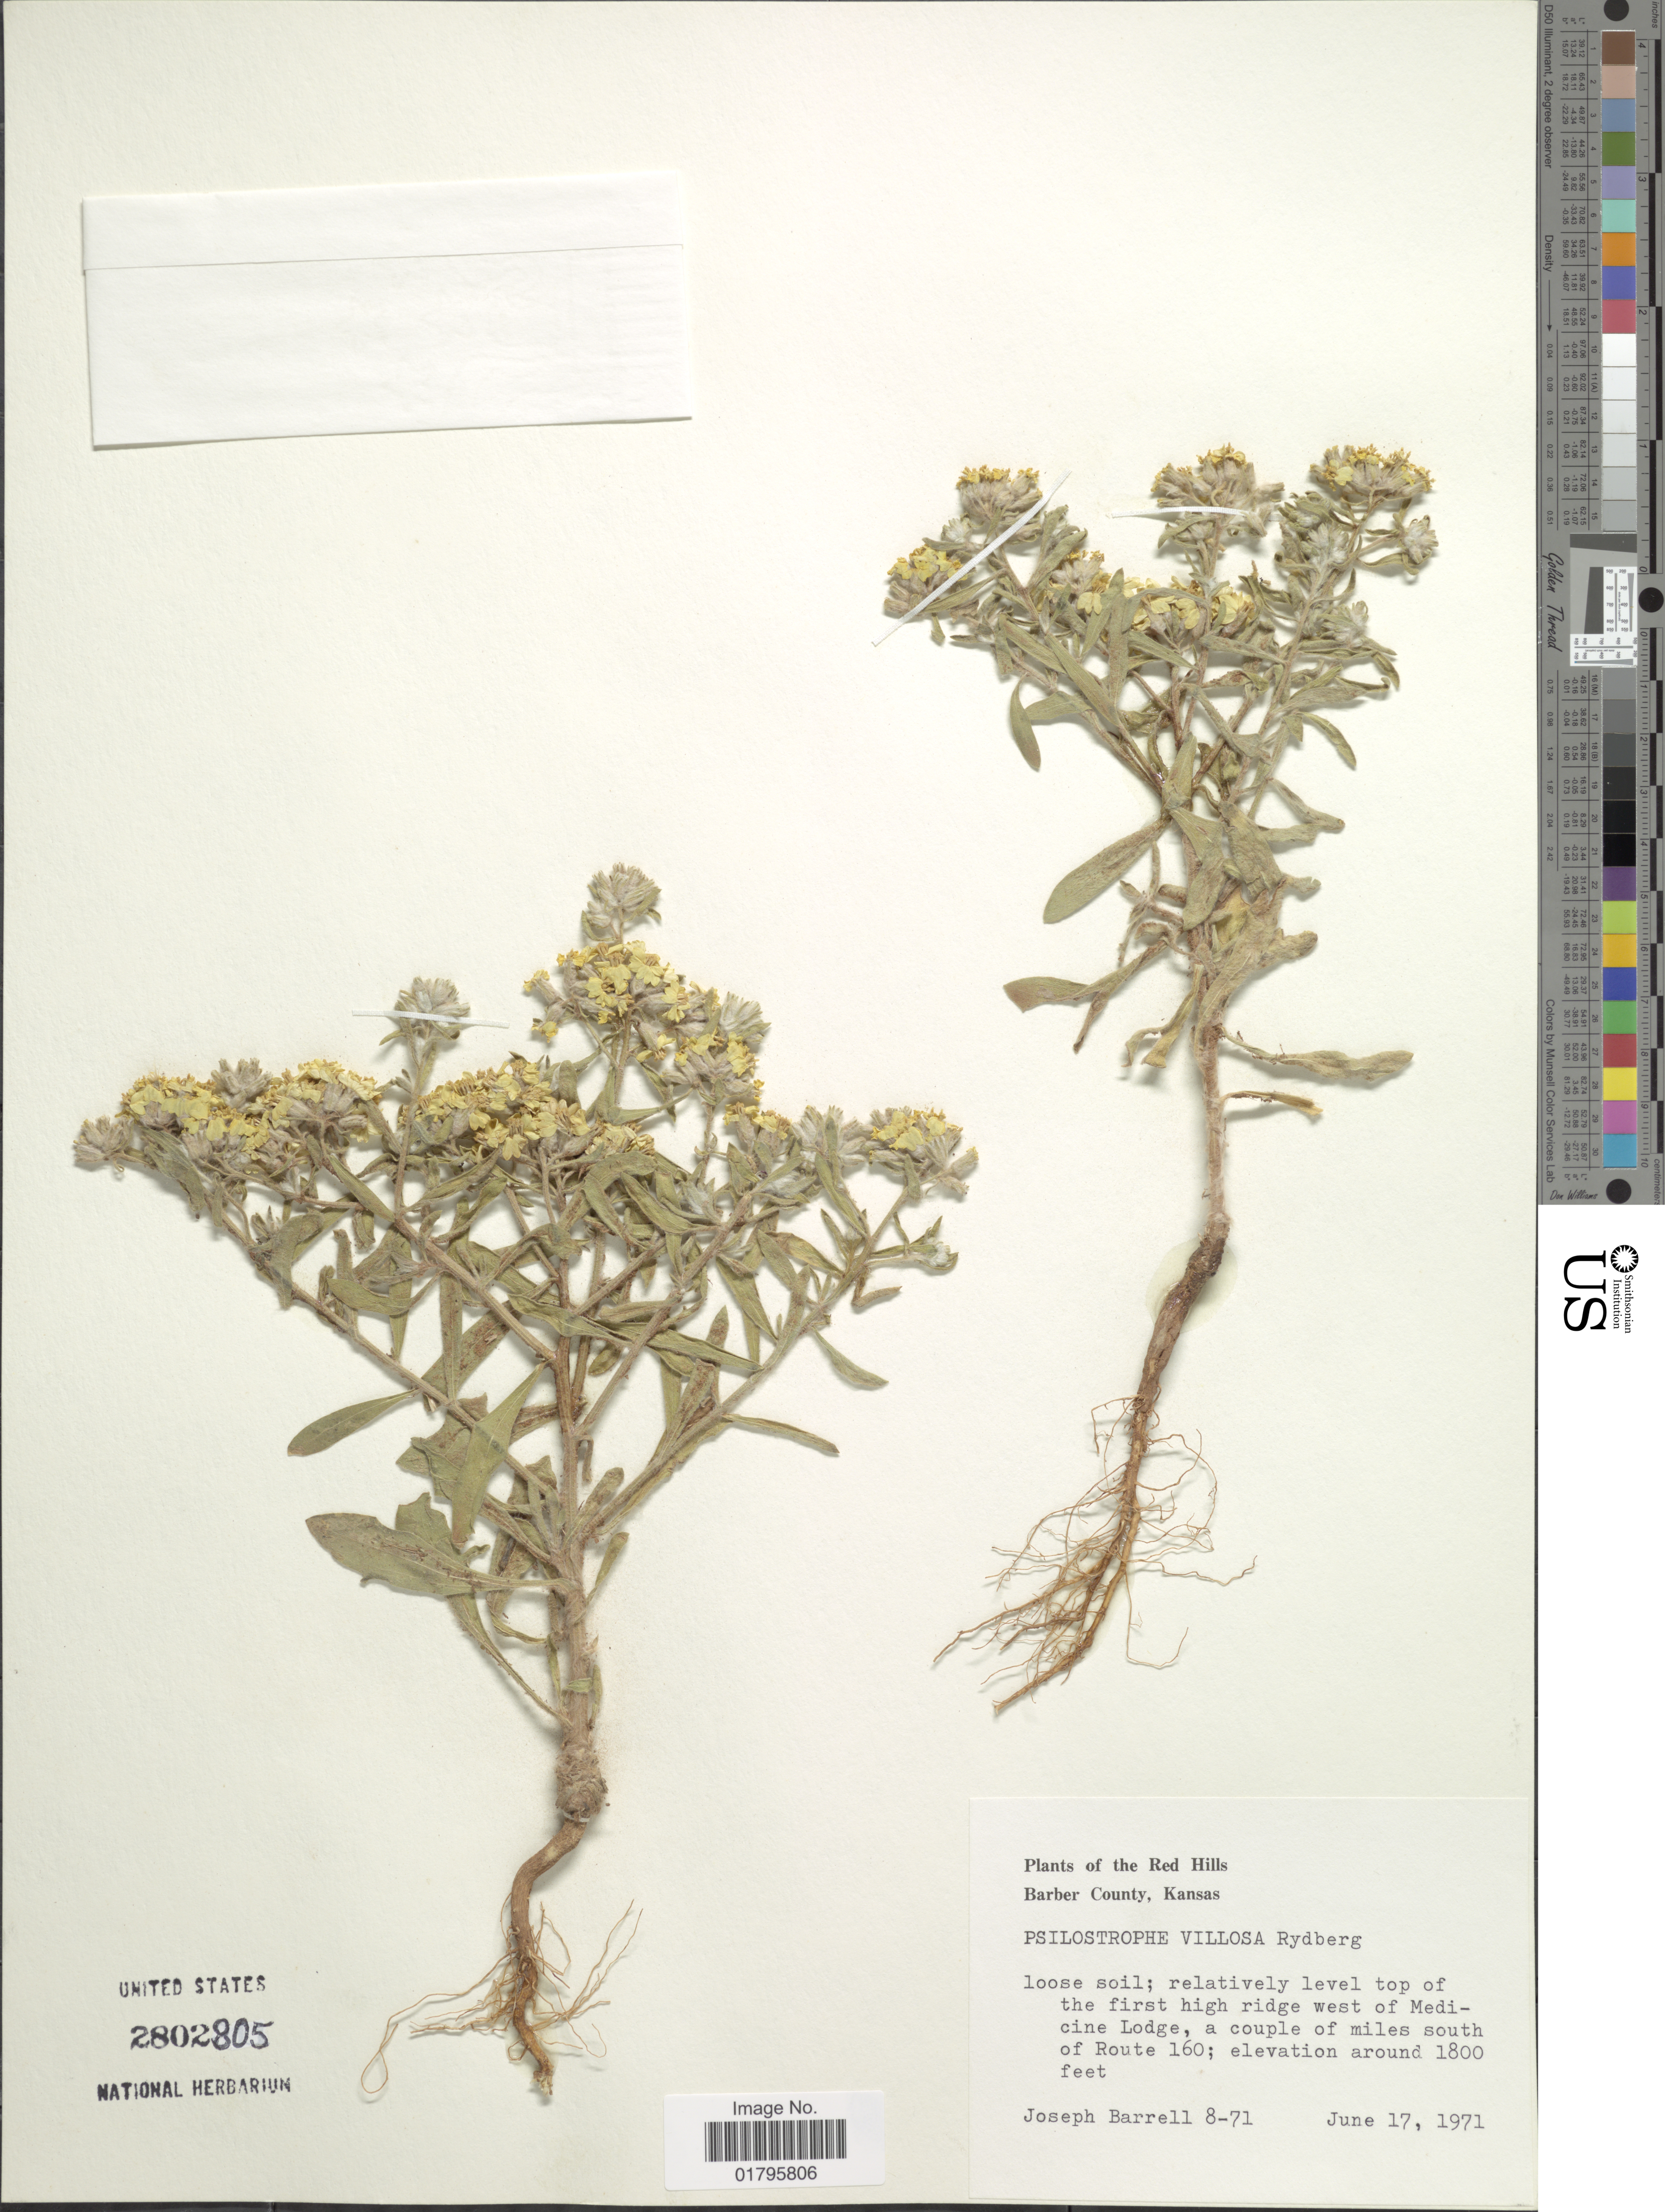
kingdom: Plantae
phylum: Tracheophyta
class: Magnoliopsida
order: Asterales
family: Asteraceae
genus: Psilostrophe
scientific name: Psilostrophe villosa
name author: Rydb. ex Britton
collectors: J. Barrell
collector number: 8-71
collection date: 1971-06-17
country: United States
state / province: Kansas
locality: REd Hills, Barber County, Ridge west of Medicine Lodge, a couple of miles south of Route 160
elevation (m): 549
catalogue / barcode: US 2802805